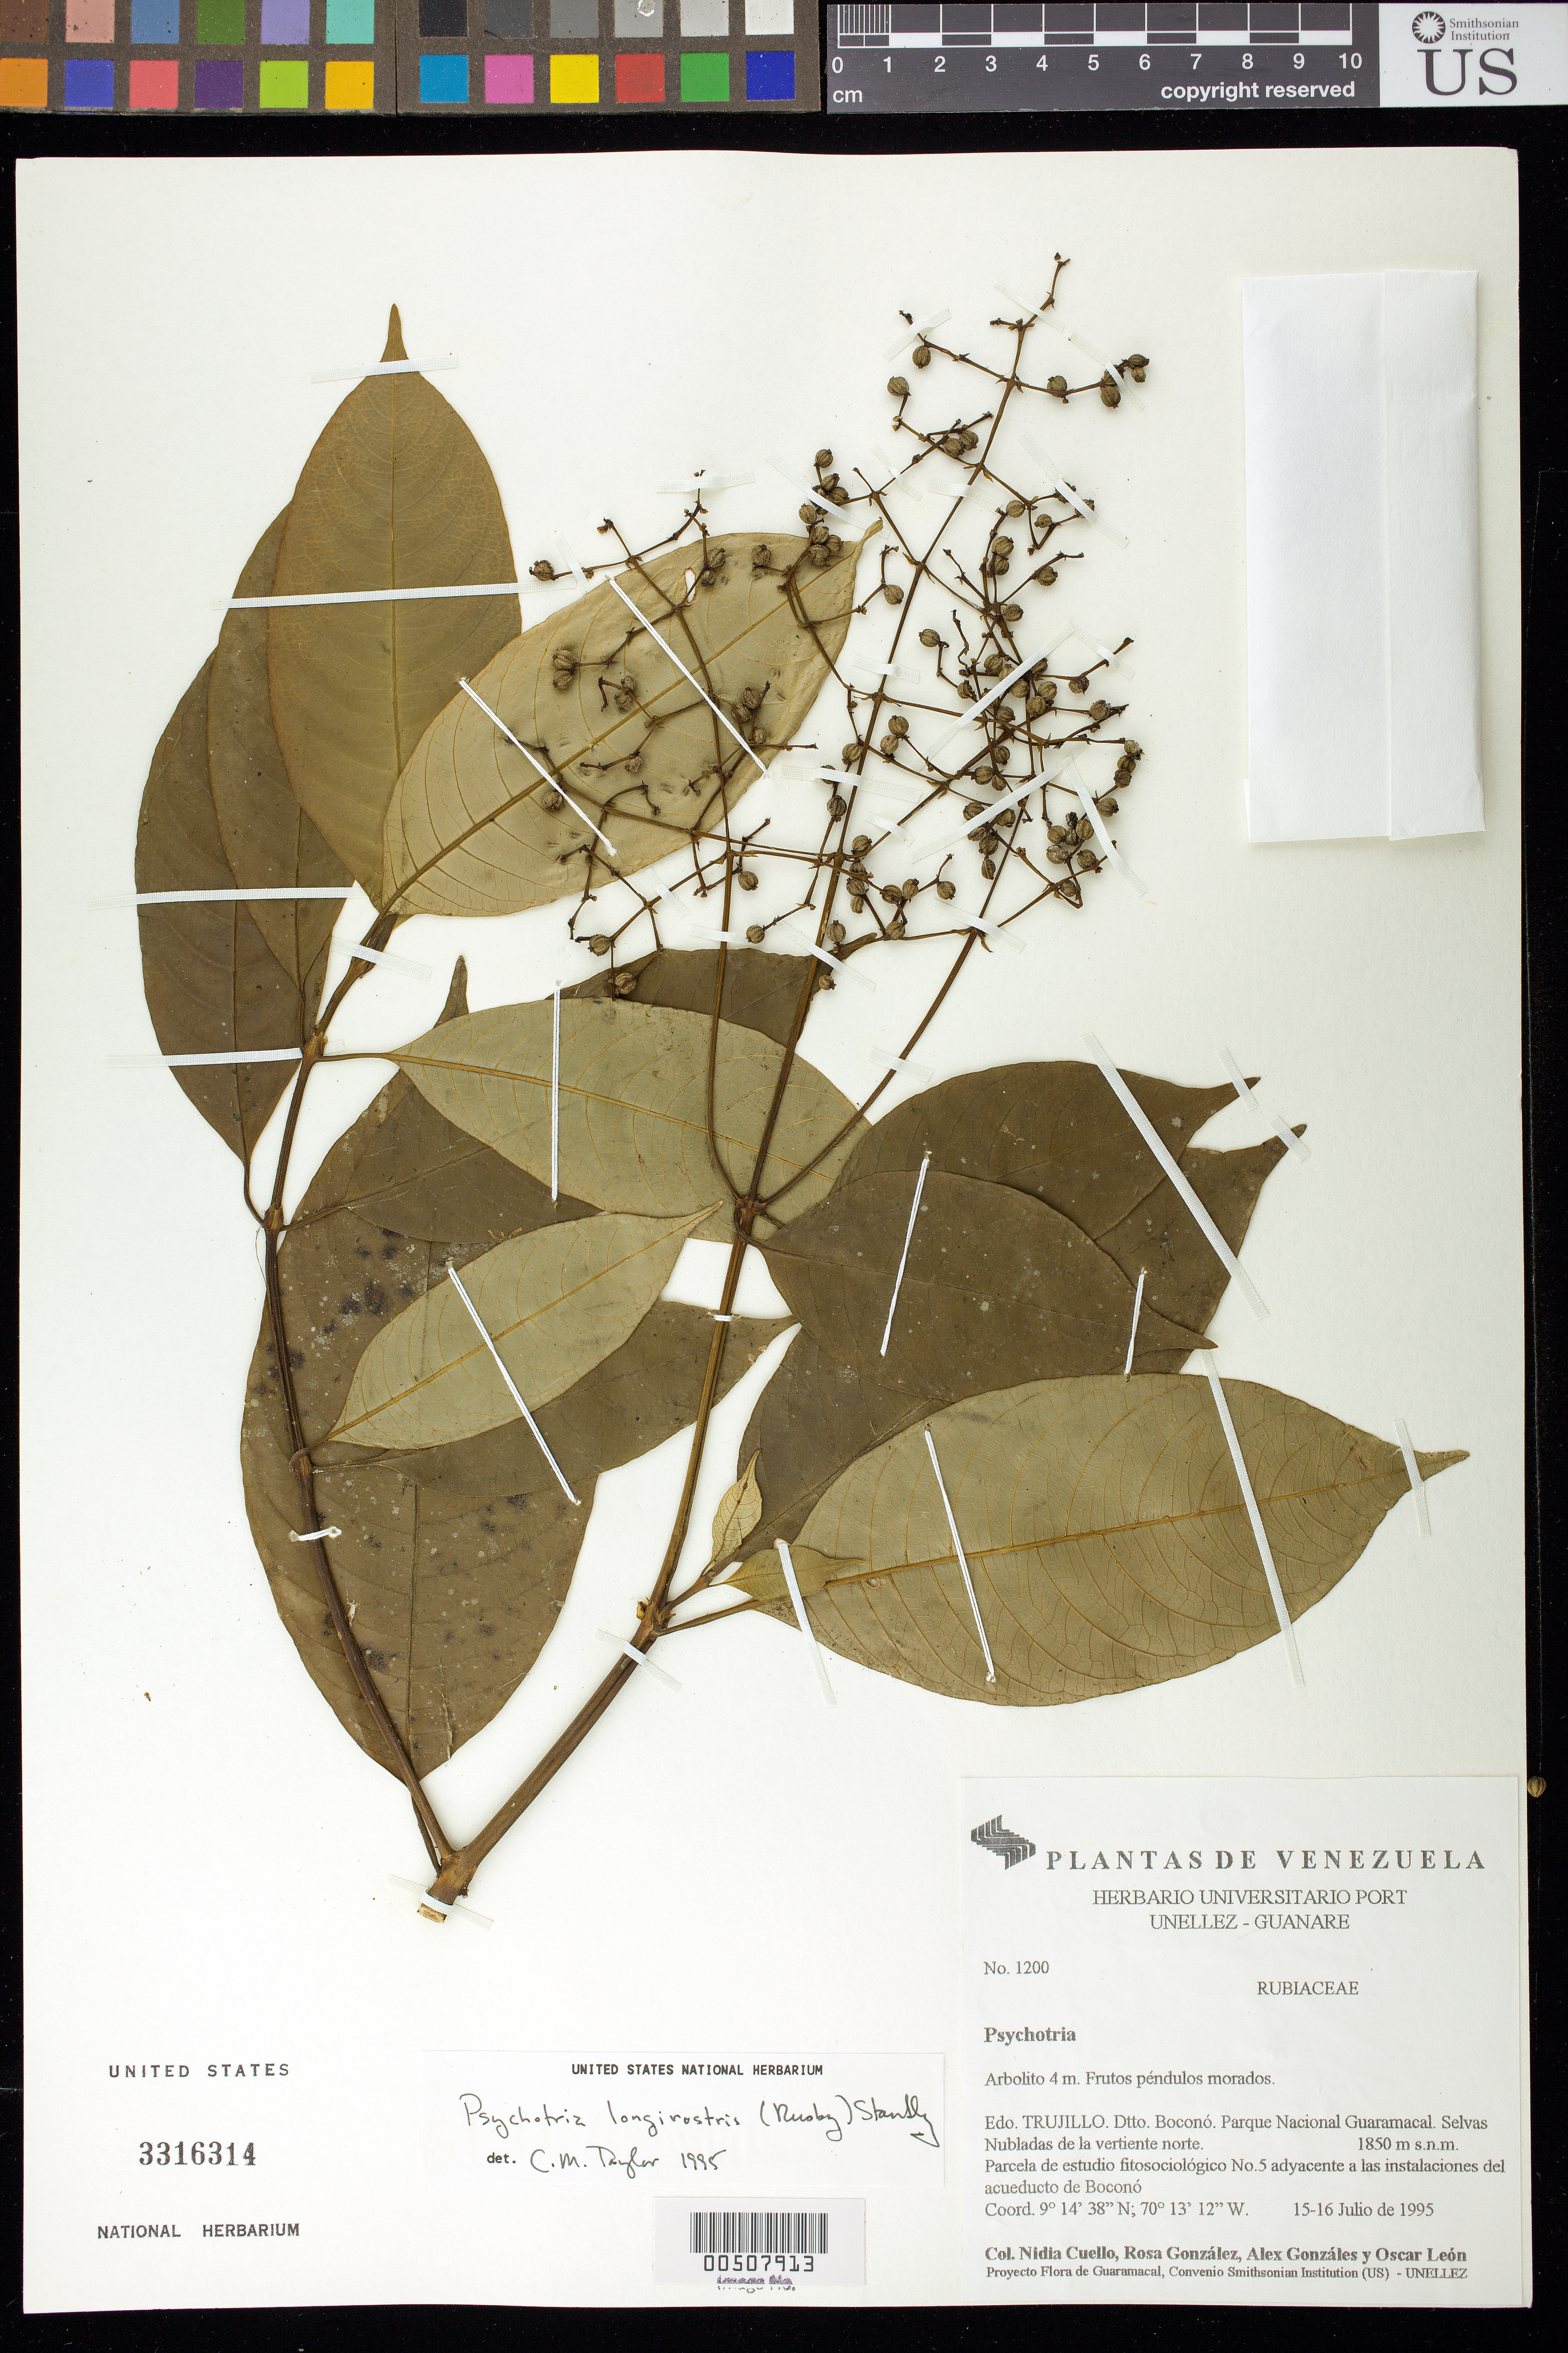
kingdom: Plantae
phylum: Tracheophyta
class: Magnoliopsida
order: Gentianales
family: Rubiaceae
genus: Psychotria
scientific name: Psychotria longirostris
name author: (Rusby) Standl.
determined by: Taylor, Charlotte M.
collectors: N. L. Cuello, R. González, A. Gonzáles & O. León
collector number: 1200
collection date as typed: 15 Jul 1995 to 16 Jul 1995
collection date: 1995-07-15/1995-07-16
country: Venezuela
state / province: Trujillo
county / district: Boconó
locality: Parque Nacional Guaramacal. Vertiente N. Adyacente a las instalaciones del acueducto de Boconó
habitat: Selvas Nubladas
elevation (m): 1850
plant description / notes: K, MO, NY, PORT, US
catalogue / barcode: US 3316314